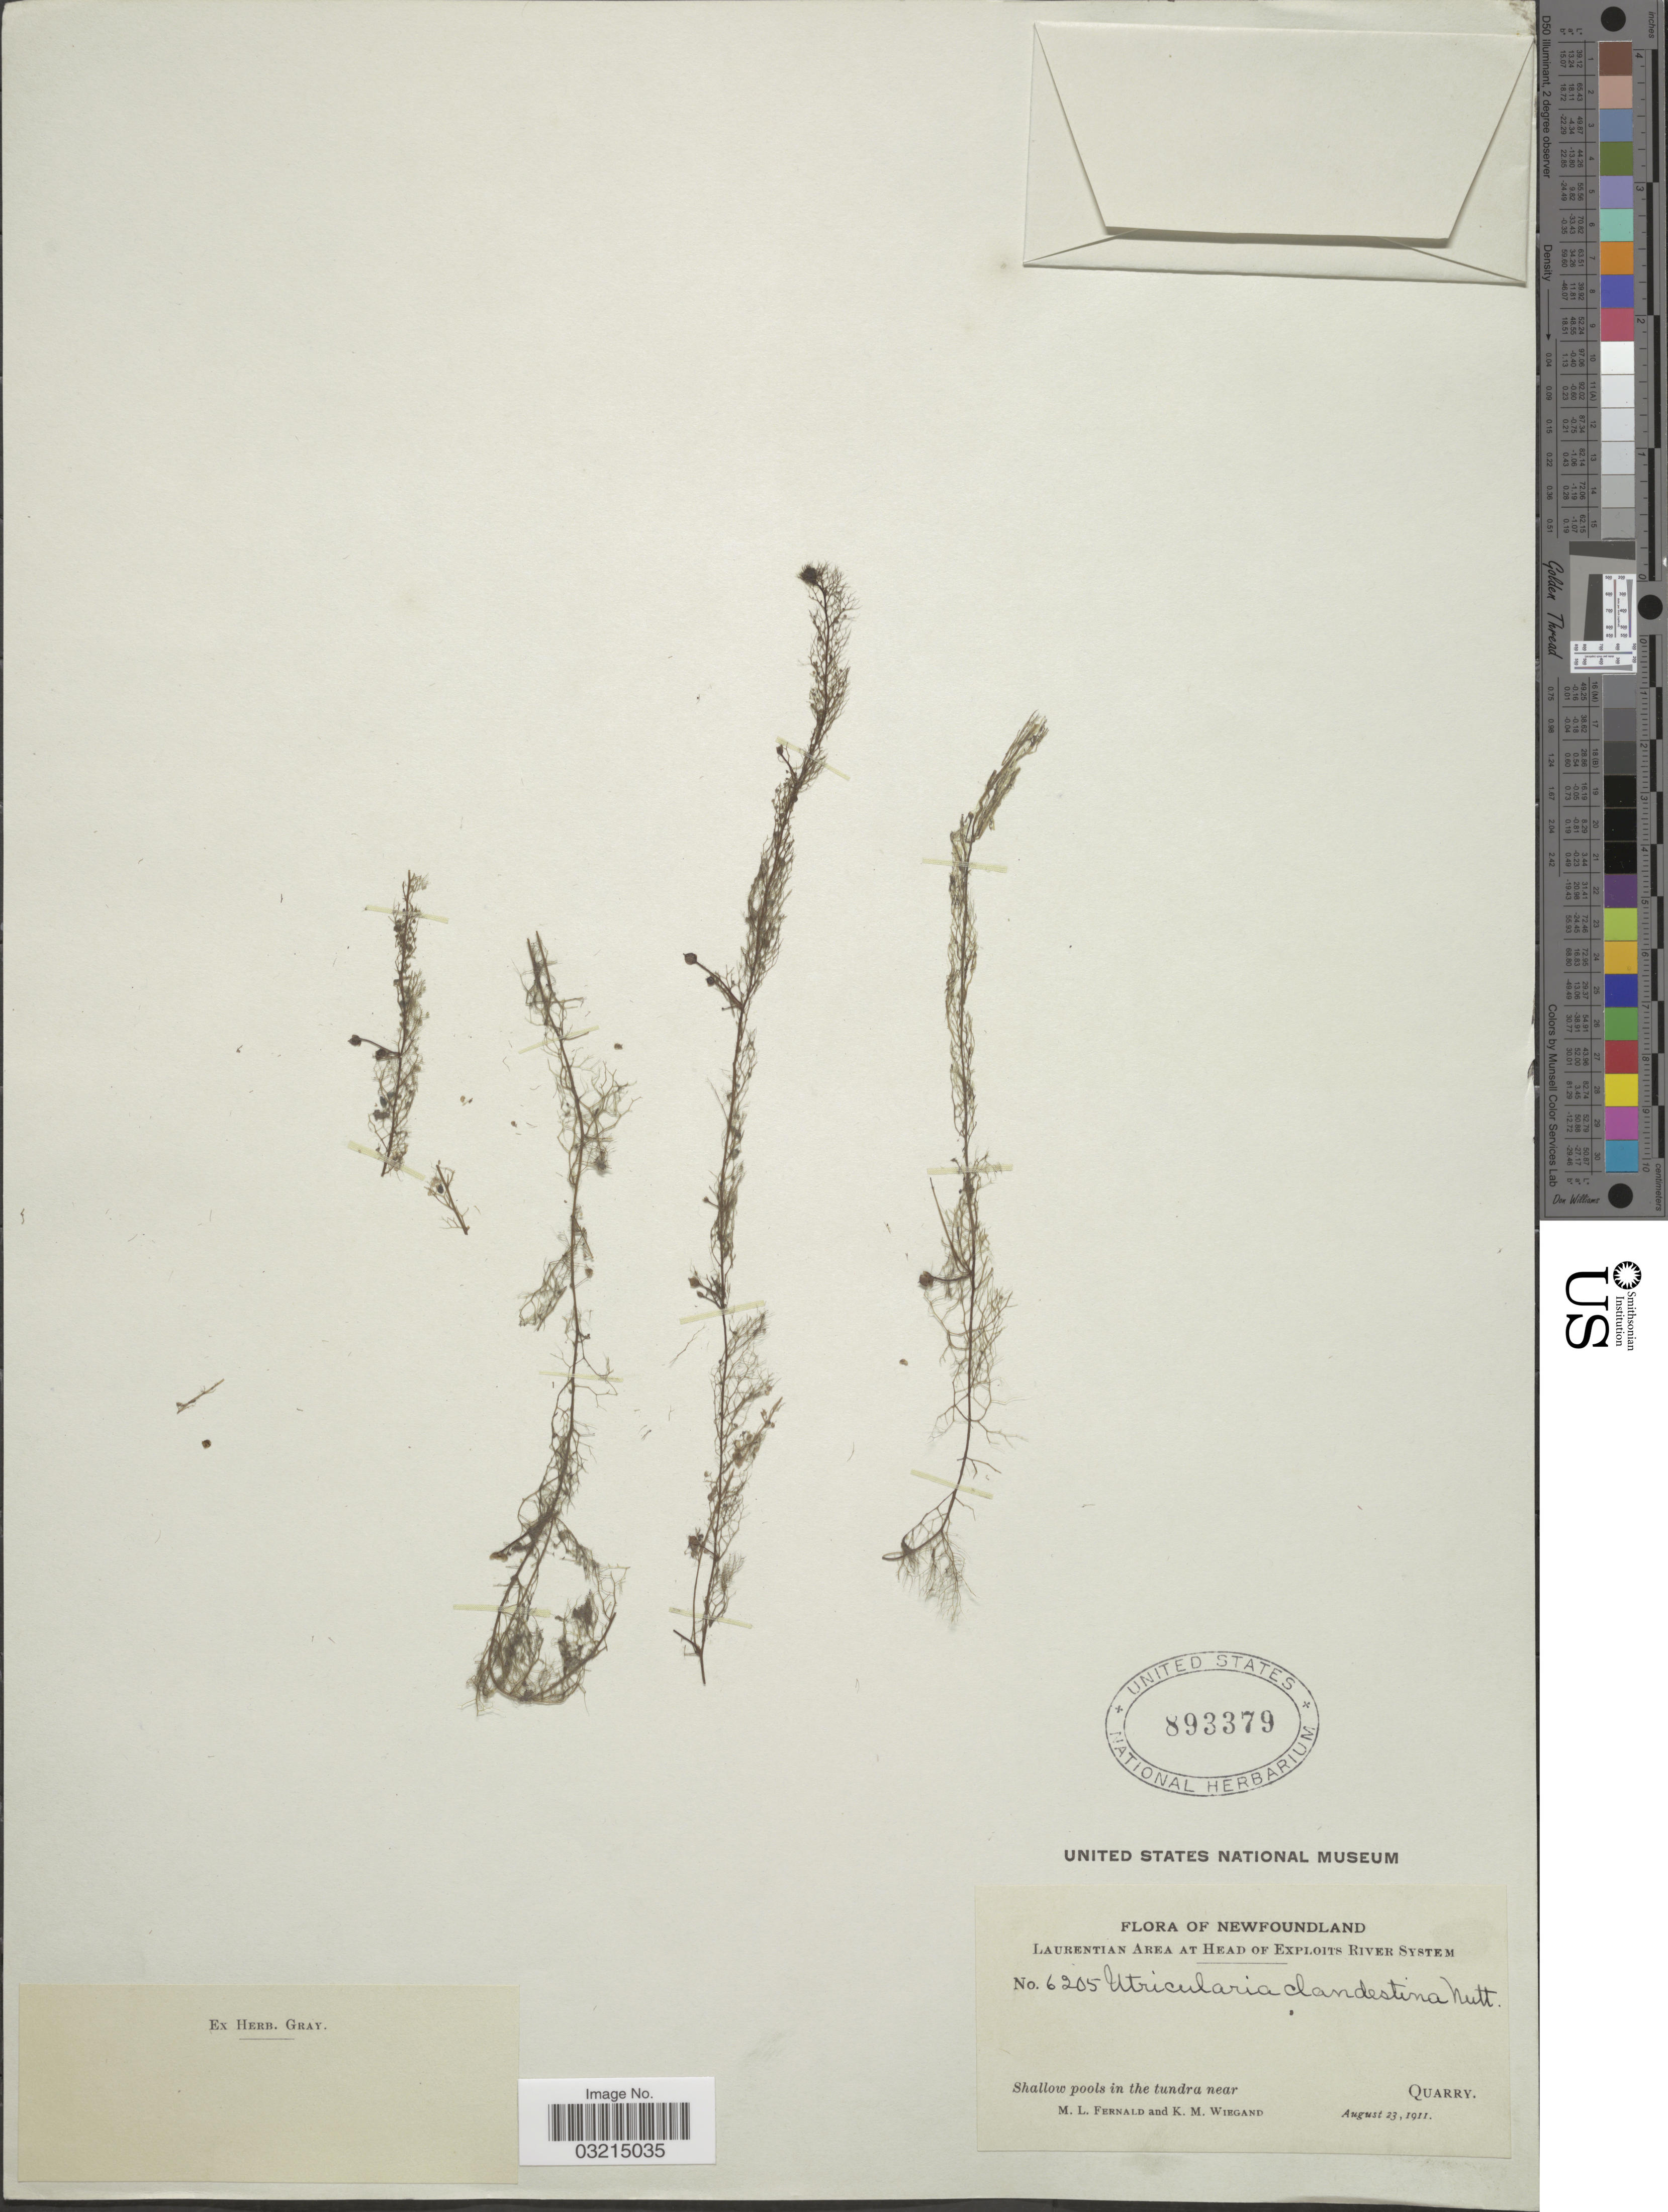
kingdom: Plantae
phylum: Tracheophyta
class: Magnoliopsida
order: Lamiales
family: Lentibulariaceae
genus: Utricularia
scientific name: Utricularia geminiscapa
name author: Benj.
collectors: M. L. Fernald & K. M. Wiegand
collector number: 6205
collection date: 1911-08-23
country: Canada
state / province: Newfoundland and Labrador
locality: Laurentian Area at Head of Exploits River System. Shallow pools in the tundra near Quarry.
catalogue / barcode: US 893379